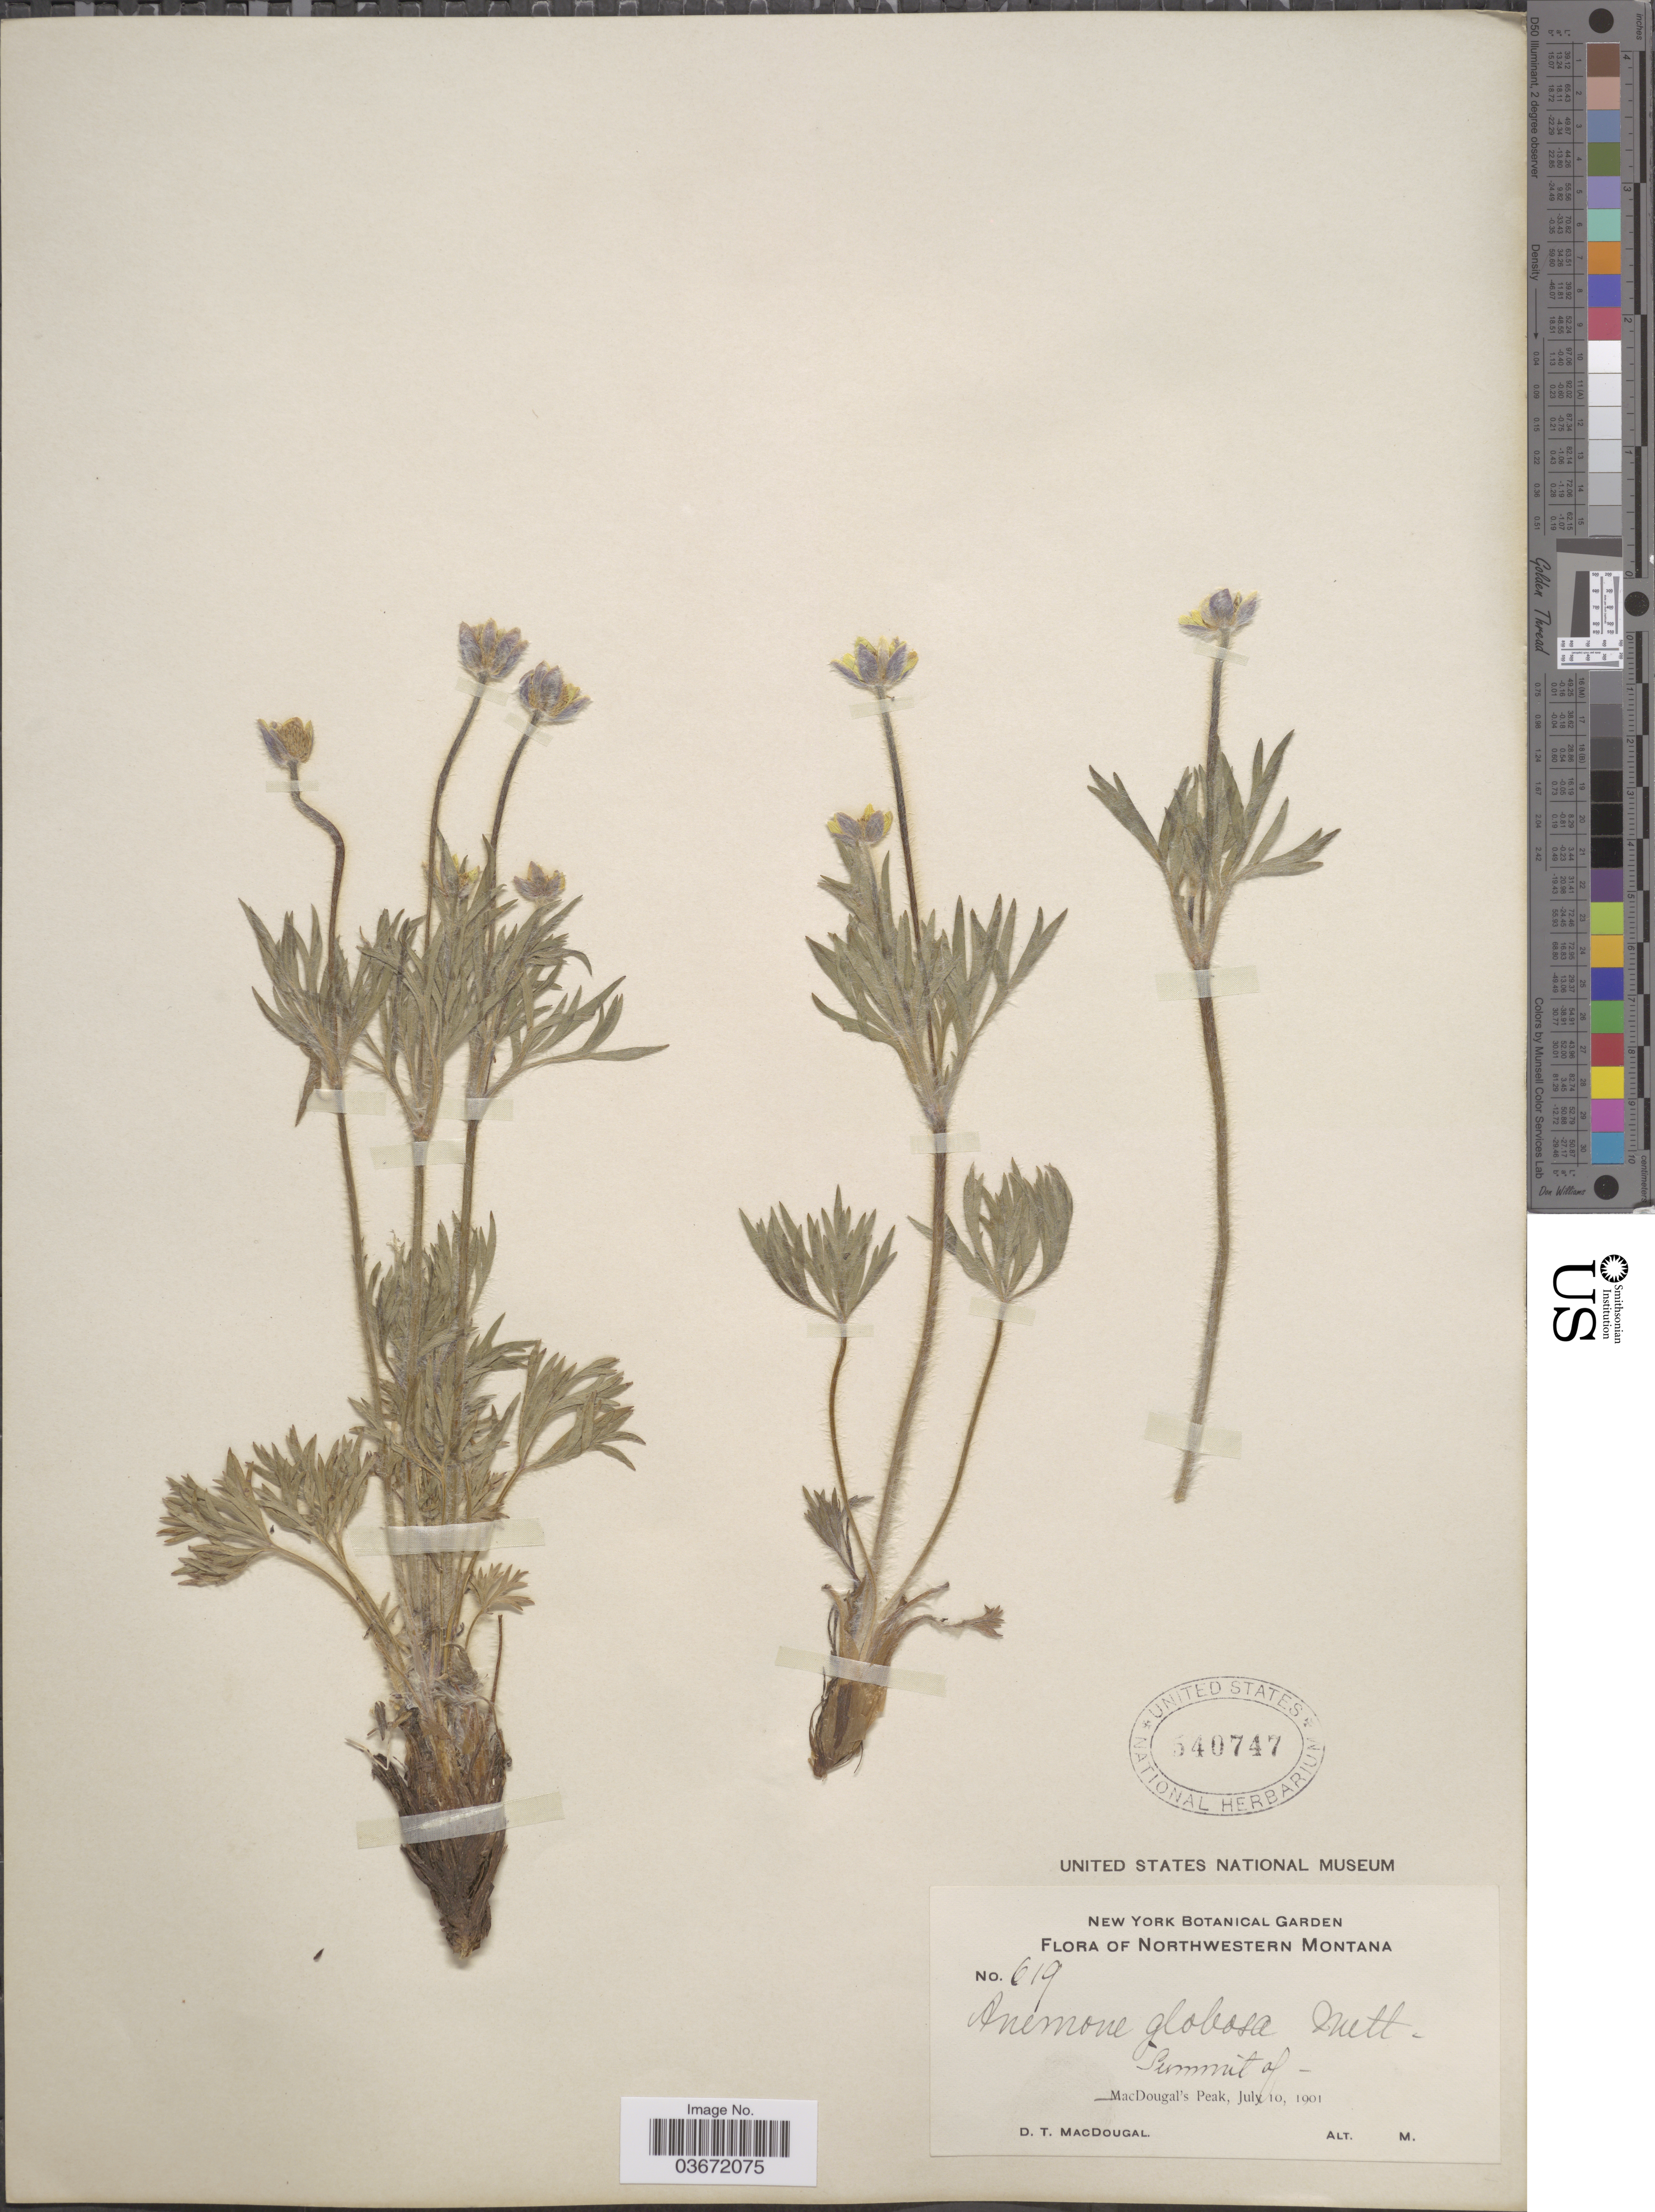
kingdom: Plantae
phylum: Tracheophyta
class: Magnoliopsida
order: Ranunculales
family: Ranunculaceae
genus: Anemone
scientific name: Anemone globosa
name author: (Torr. & A. Gray) Nutt. ex A. Heller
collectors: D. T. MacDougal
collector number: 619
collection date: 1901-07-10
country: United States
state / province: Montana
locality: Northwestern Montana. Summit of MacDougal's Peak.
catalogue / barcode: US 540747